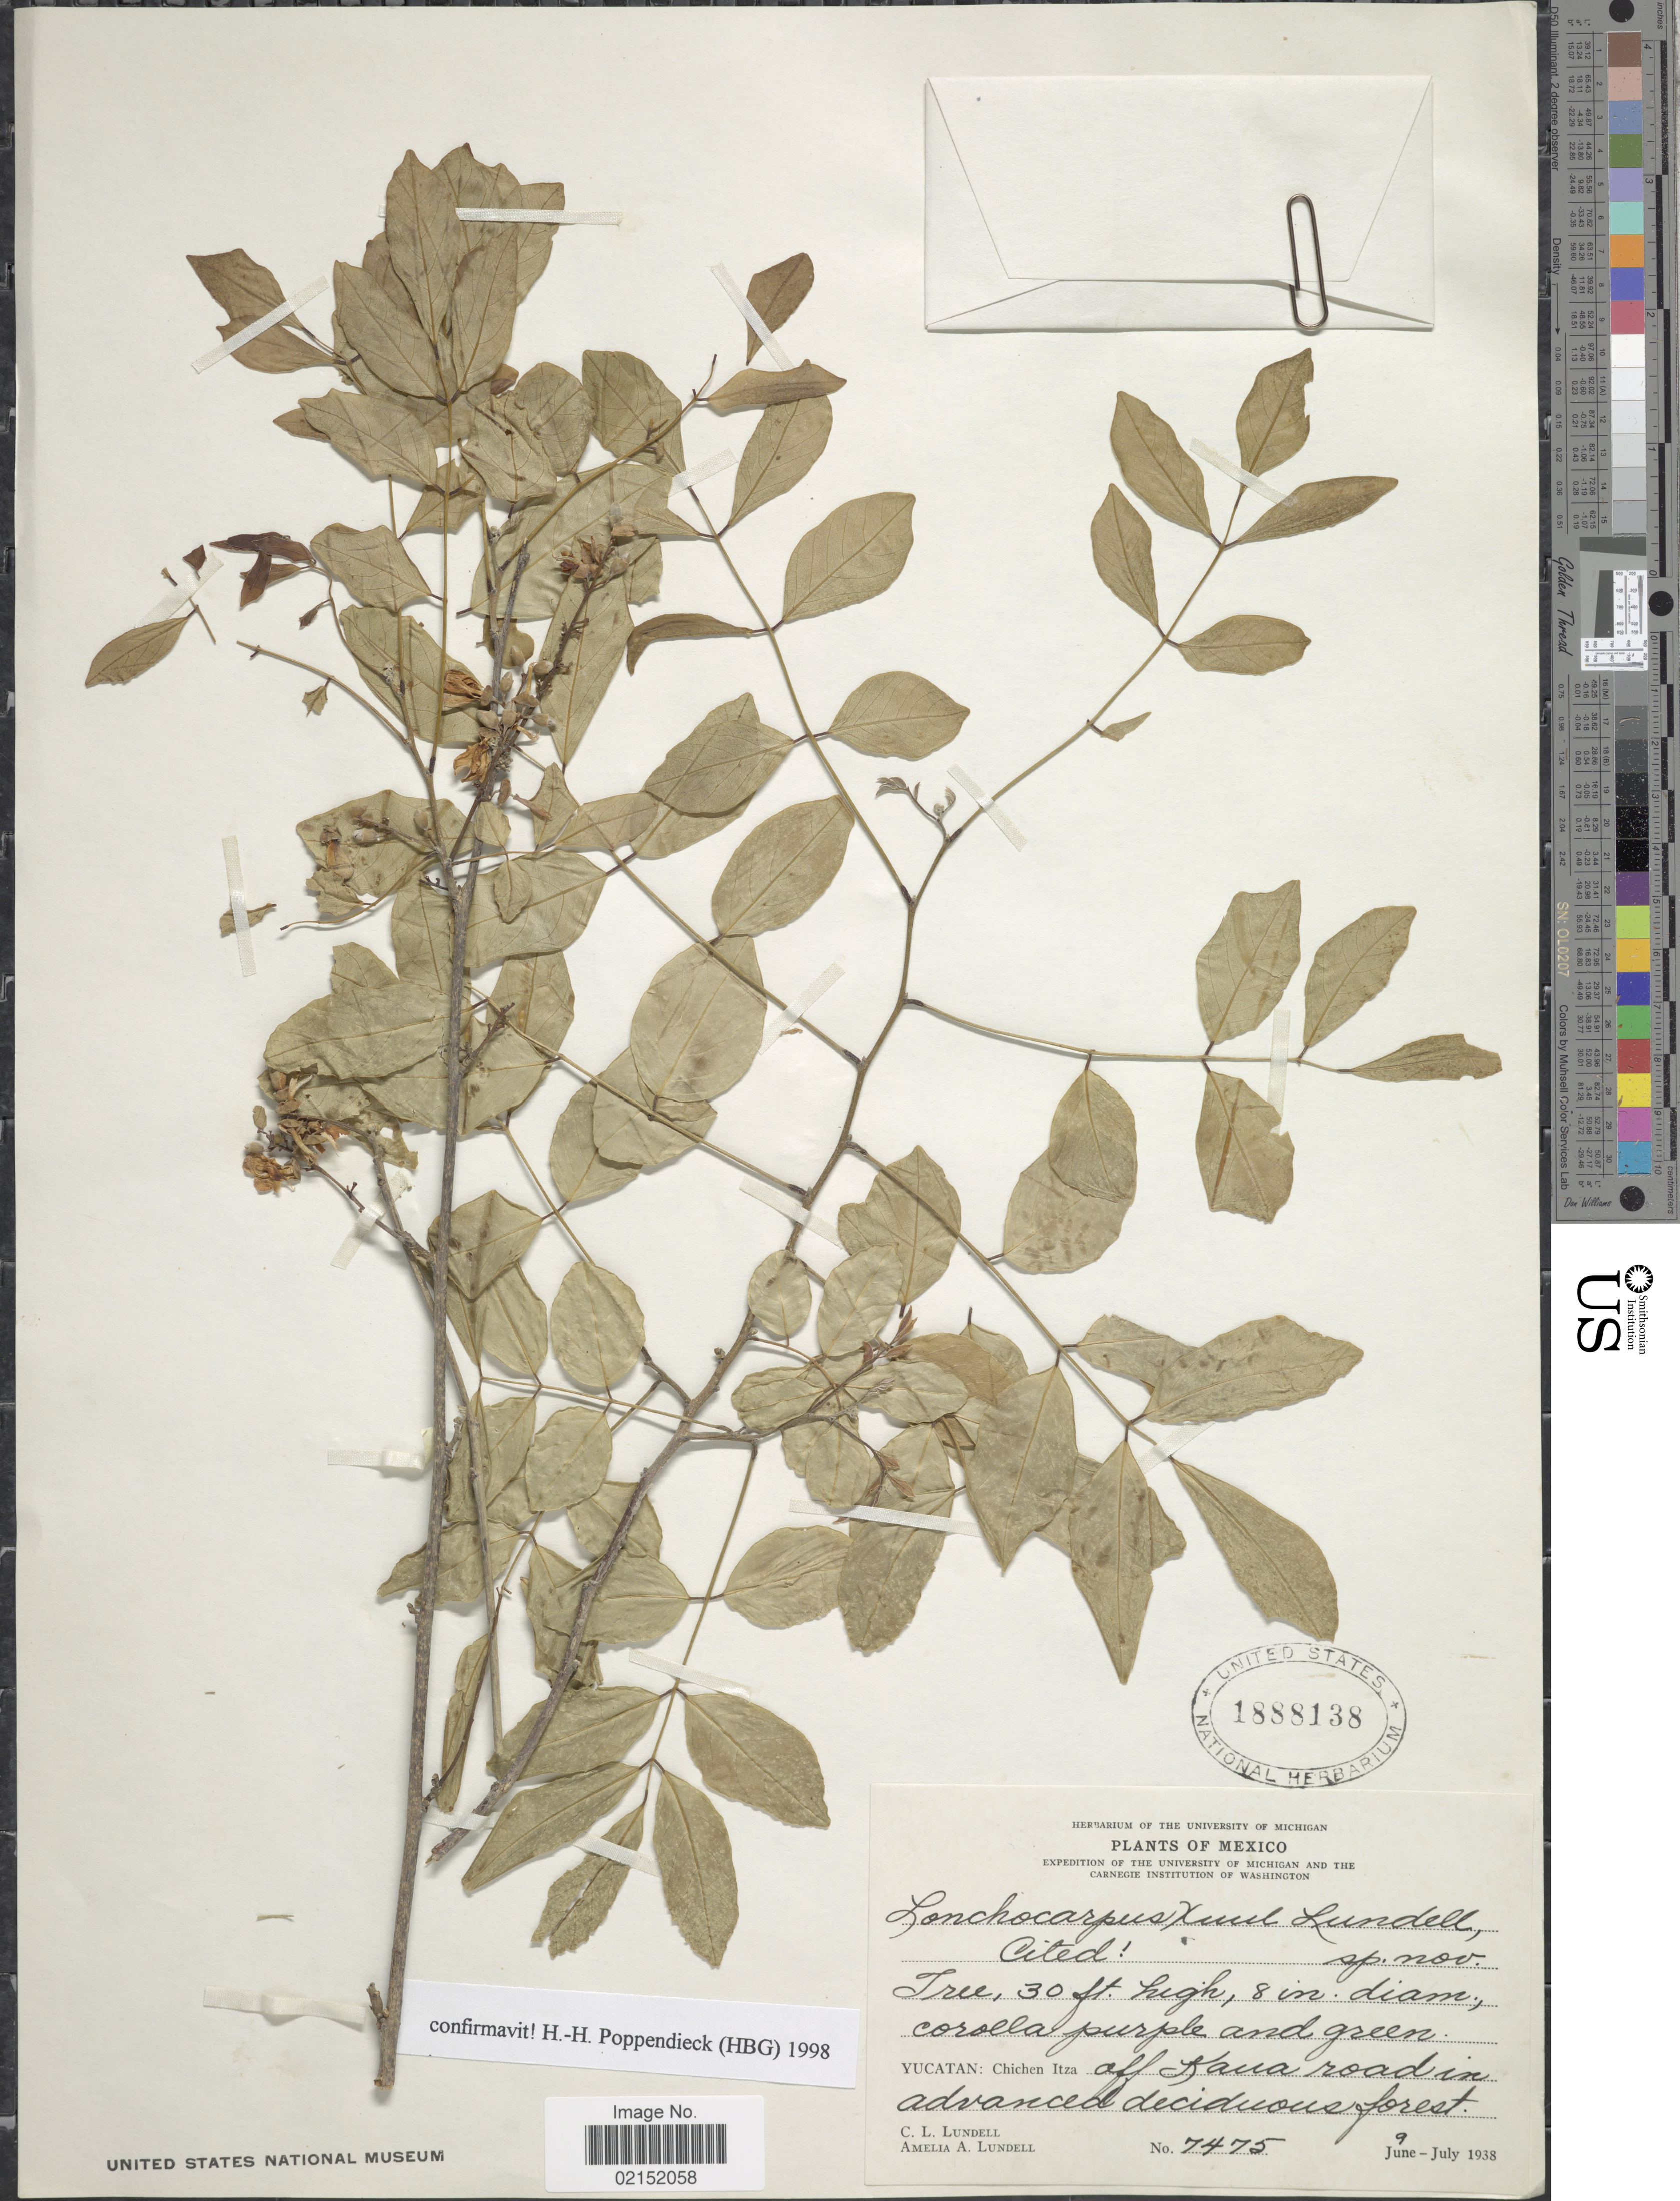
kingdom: Plantae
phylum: Tracheophyta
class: Magnoliopsida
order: Fabales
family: Fabaceae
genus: Lonchocarpus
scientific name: Lonchocarpus xuul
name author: Lundell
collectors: C. L. Lundell & A. A. Lundell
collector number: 7475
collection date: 1938-06-09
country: Mexico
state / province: Yucatán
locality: Chichen Itza off Kaua road in advanced deciduous forest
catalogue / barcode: US 1888138